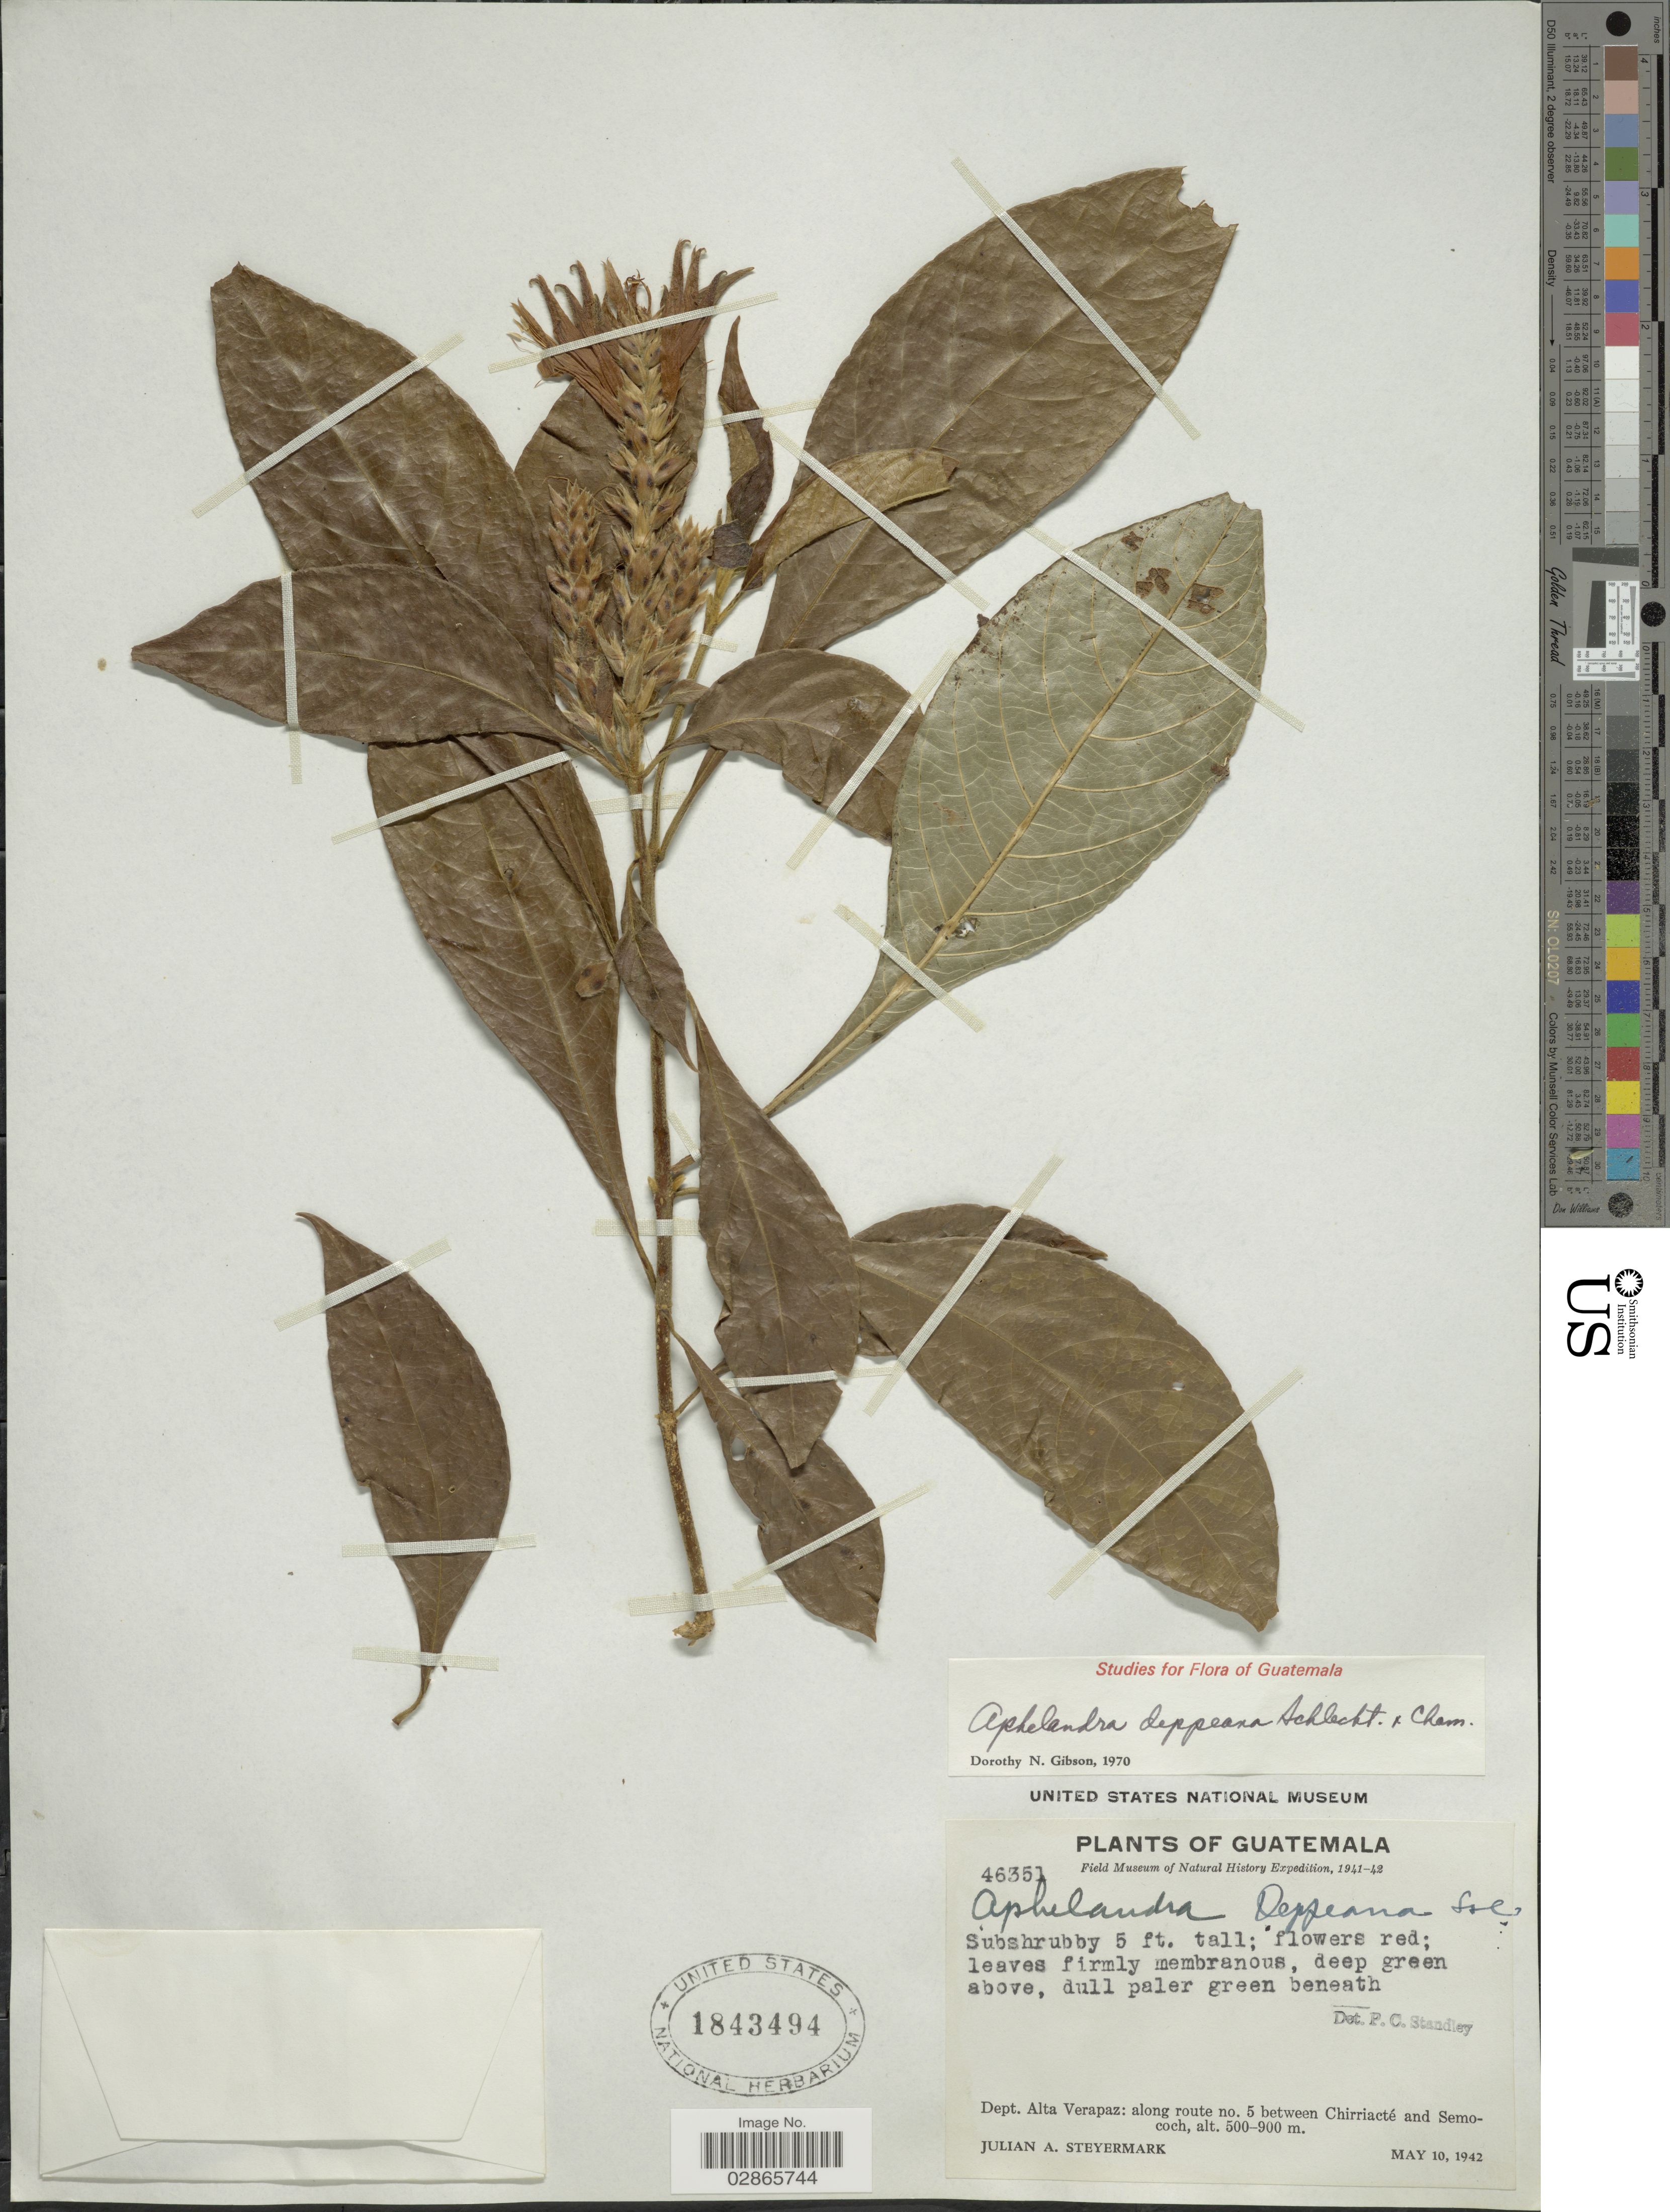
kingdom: Plantae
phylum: Tracheophyta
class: Magnoliopsida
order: Lamiales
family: Acanthaceae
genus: Aphelandra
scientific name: Aphelandra deppeana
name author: Schltdl. & Cham.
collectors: J. Steyermark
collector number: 46351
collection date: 1942-05-10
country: Guatemala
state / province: Alta Verapaz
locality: Dept. Alta Verapaz: along route no. 5 between Chirriacté and Semococh.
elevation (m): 500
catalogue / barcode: US 1843494